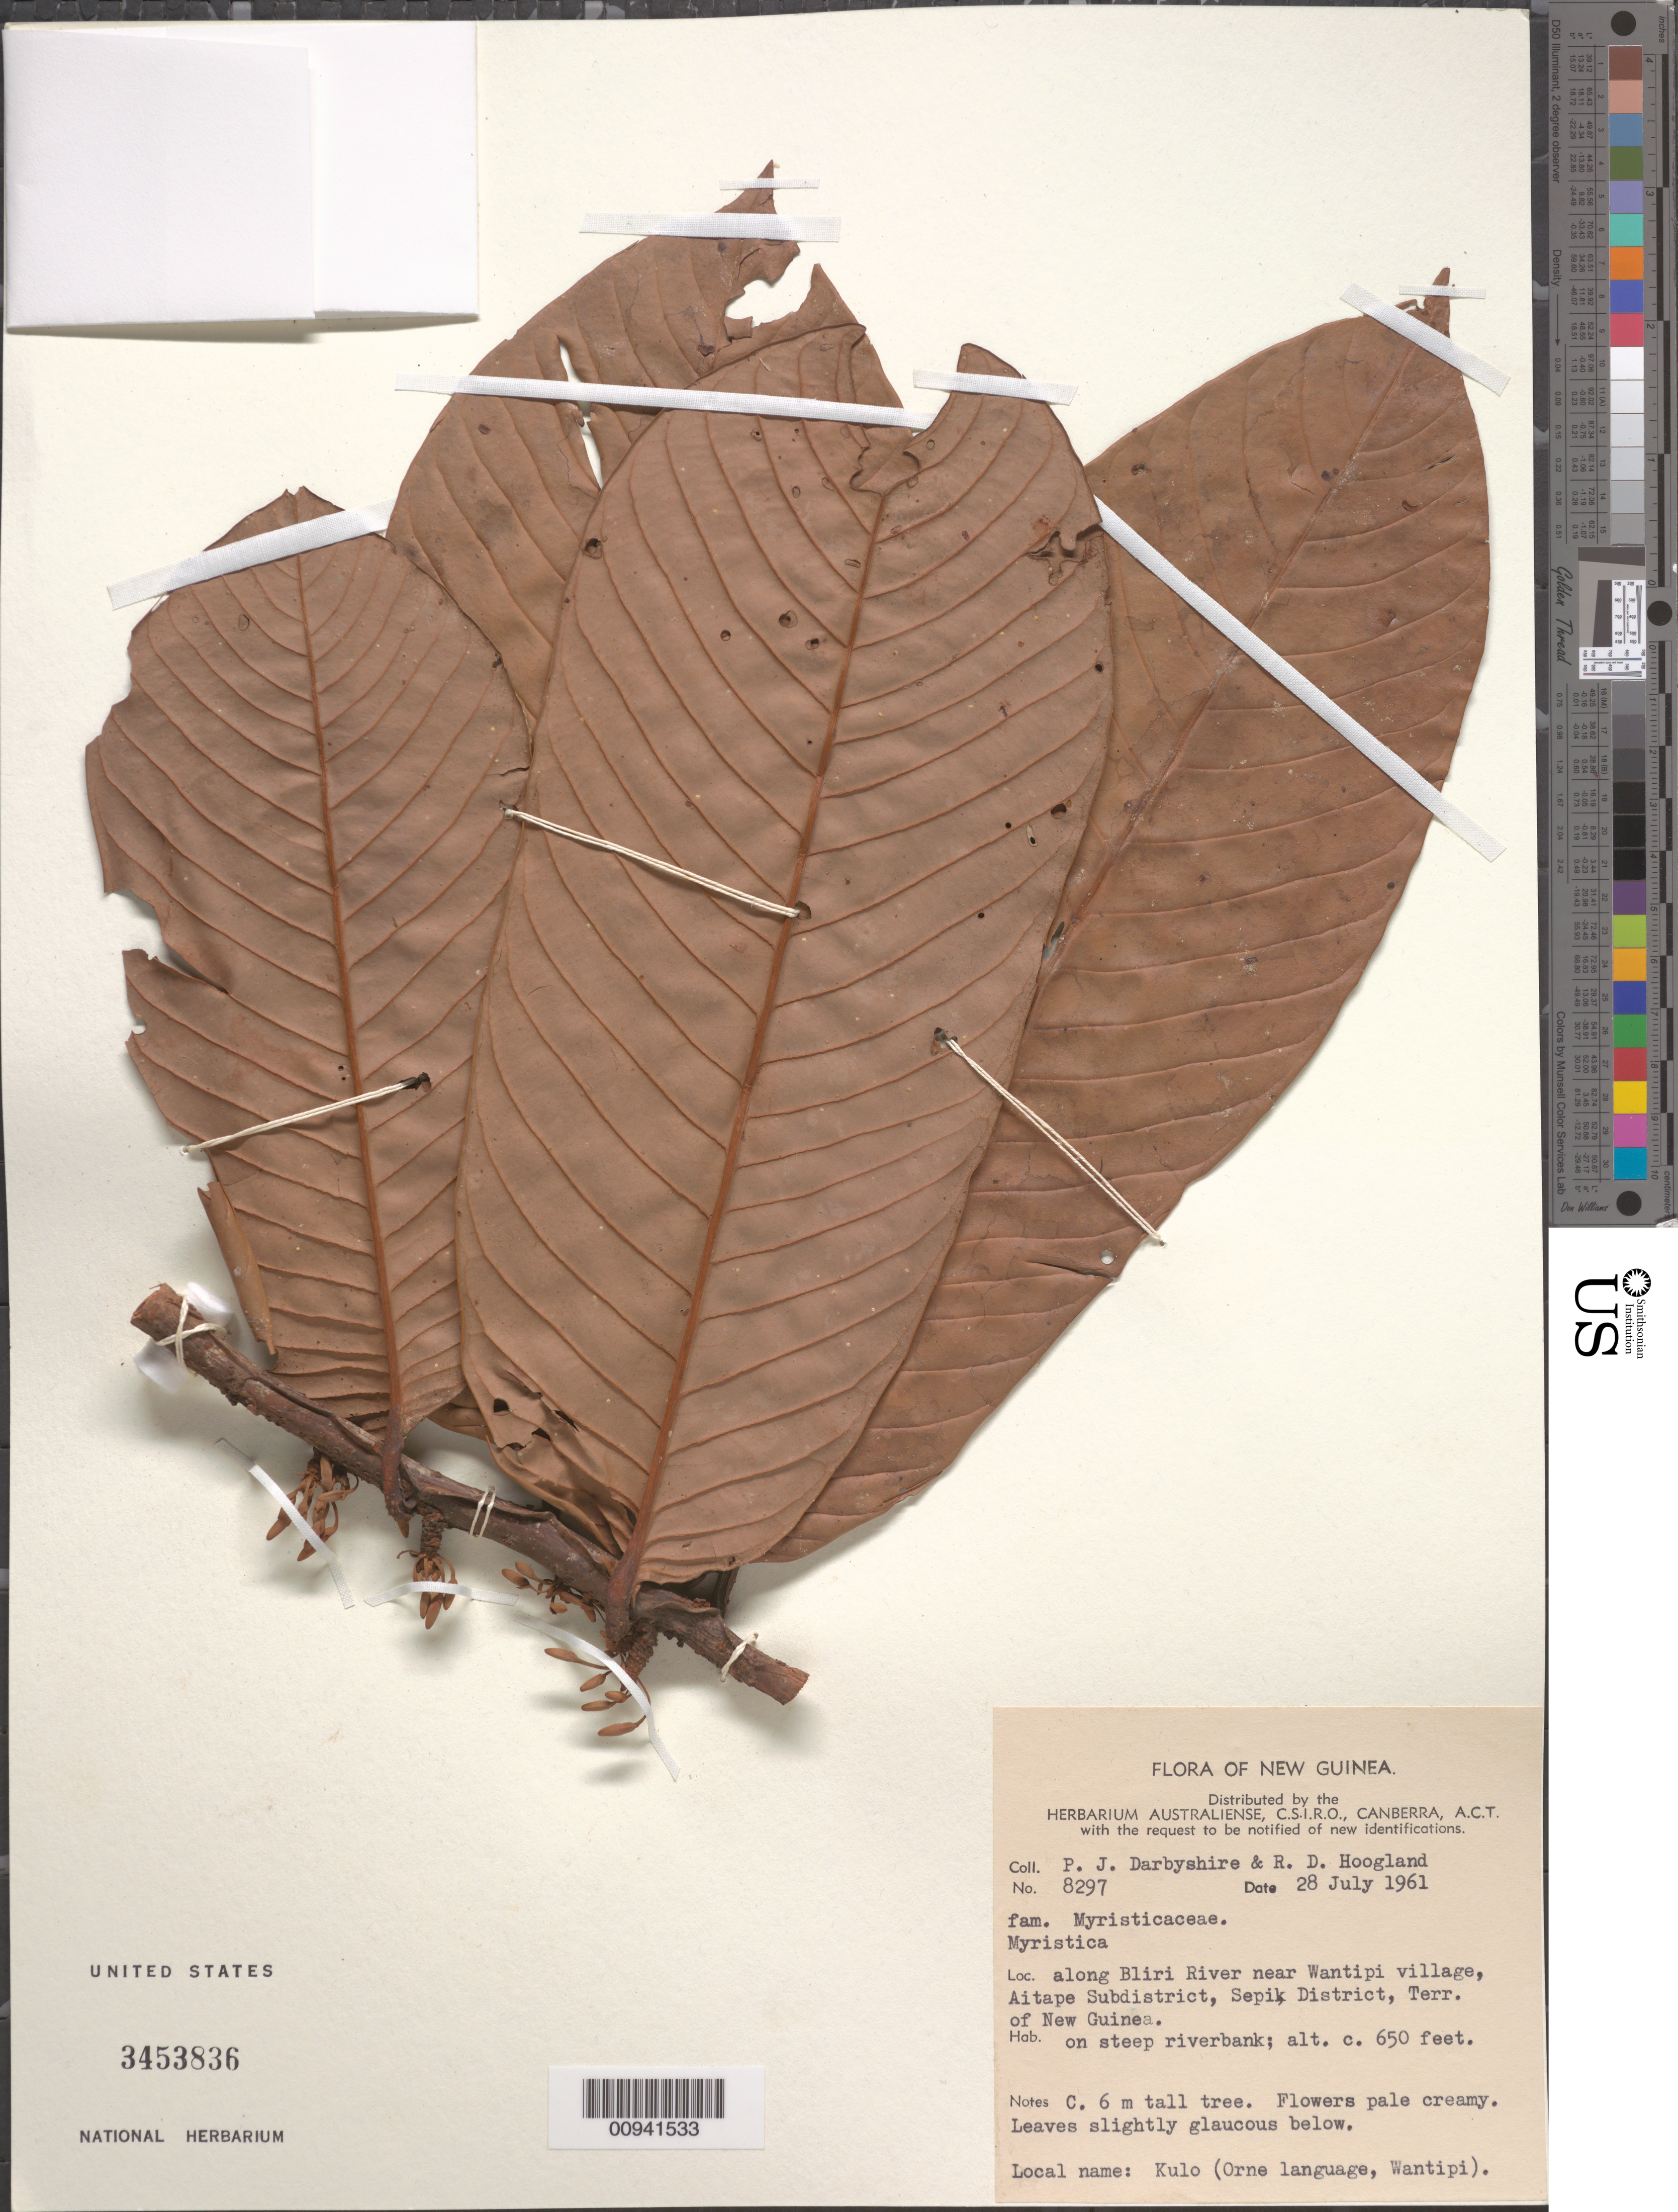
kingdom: Plantae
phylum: Tracheophyta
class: Magnoliopsida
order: Magnoliales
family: Myristicaceae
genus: Myristica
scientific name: Myristica sp.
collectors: P. Darbyshire & R. D. Hoogland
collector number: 8297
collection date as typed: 28 Jul 1961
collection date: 1961-07-28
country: Papua New Guinea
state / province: Sandaun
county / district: Aitape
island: New Guinea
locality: Alitape Subdistrict, along Bliri river near Wantipi village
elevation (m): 198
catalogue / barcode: US 3453836